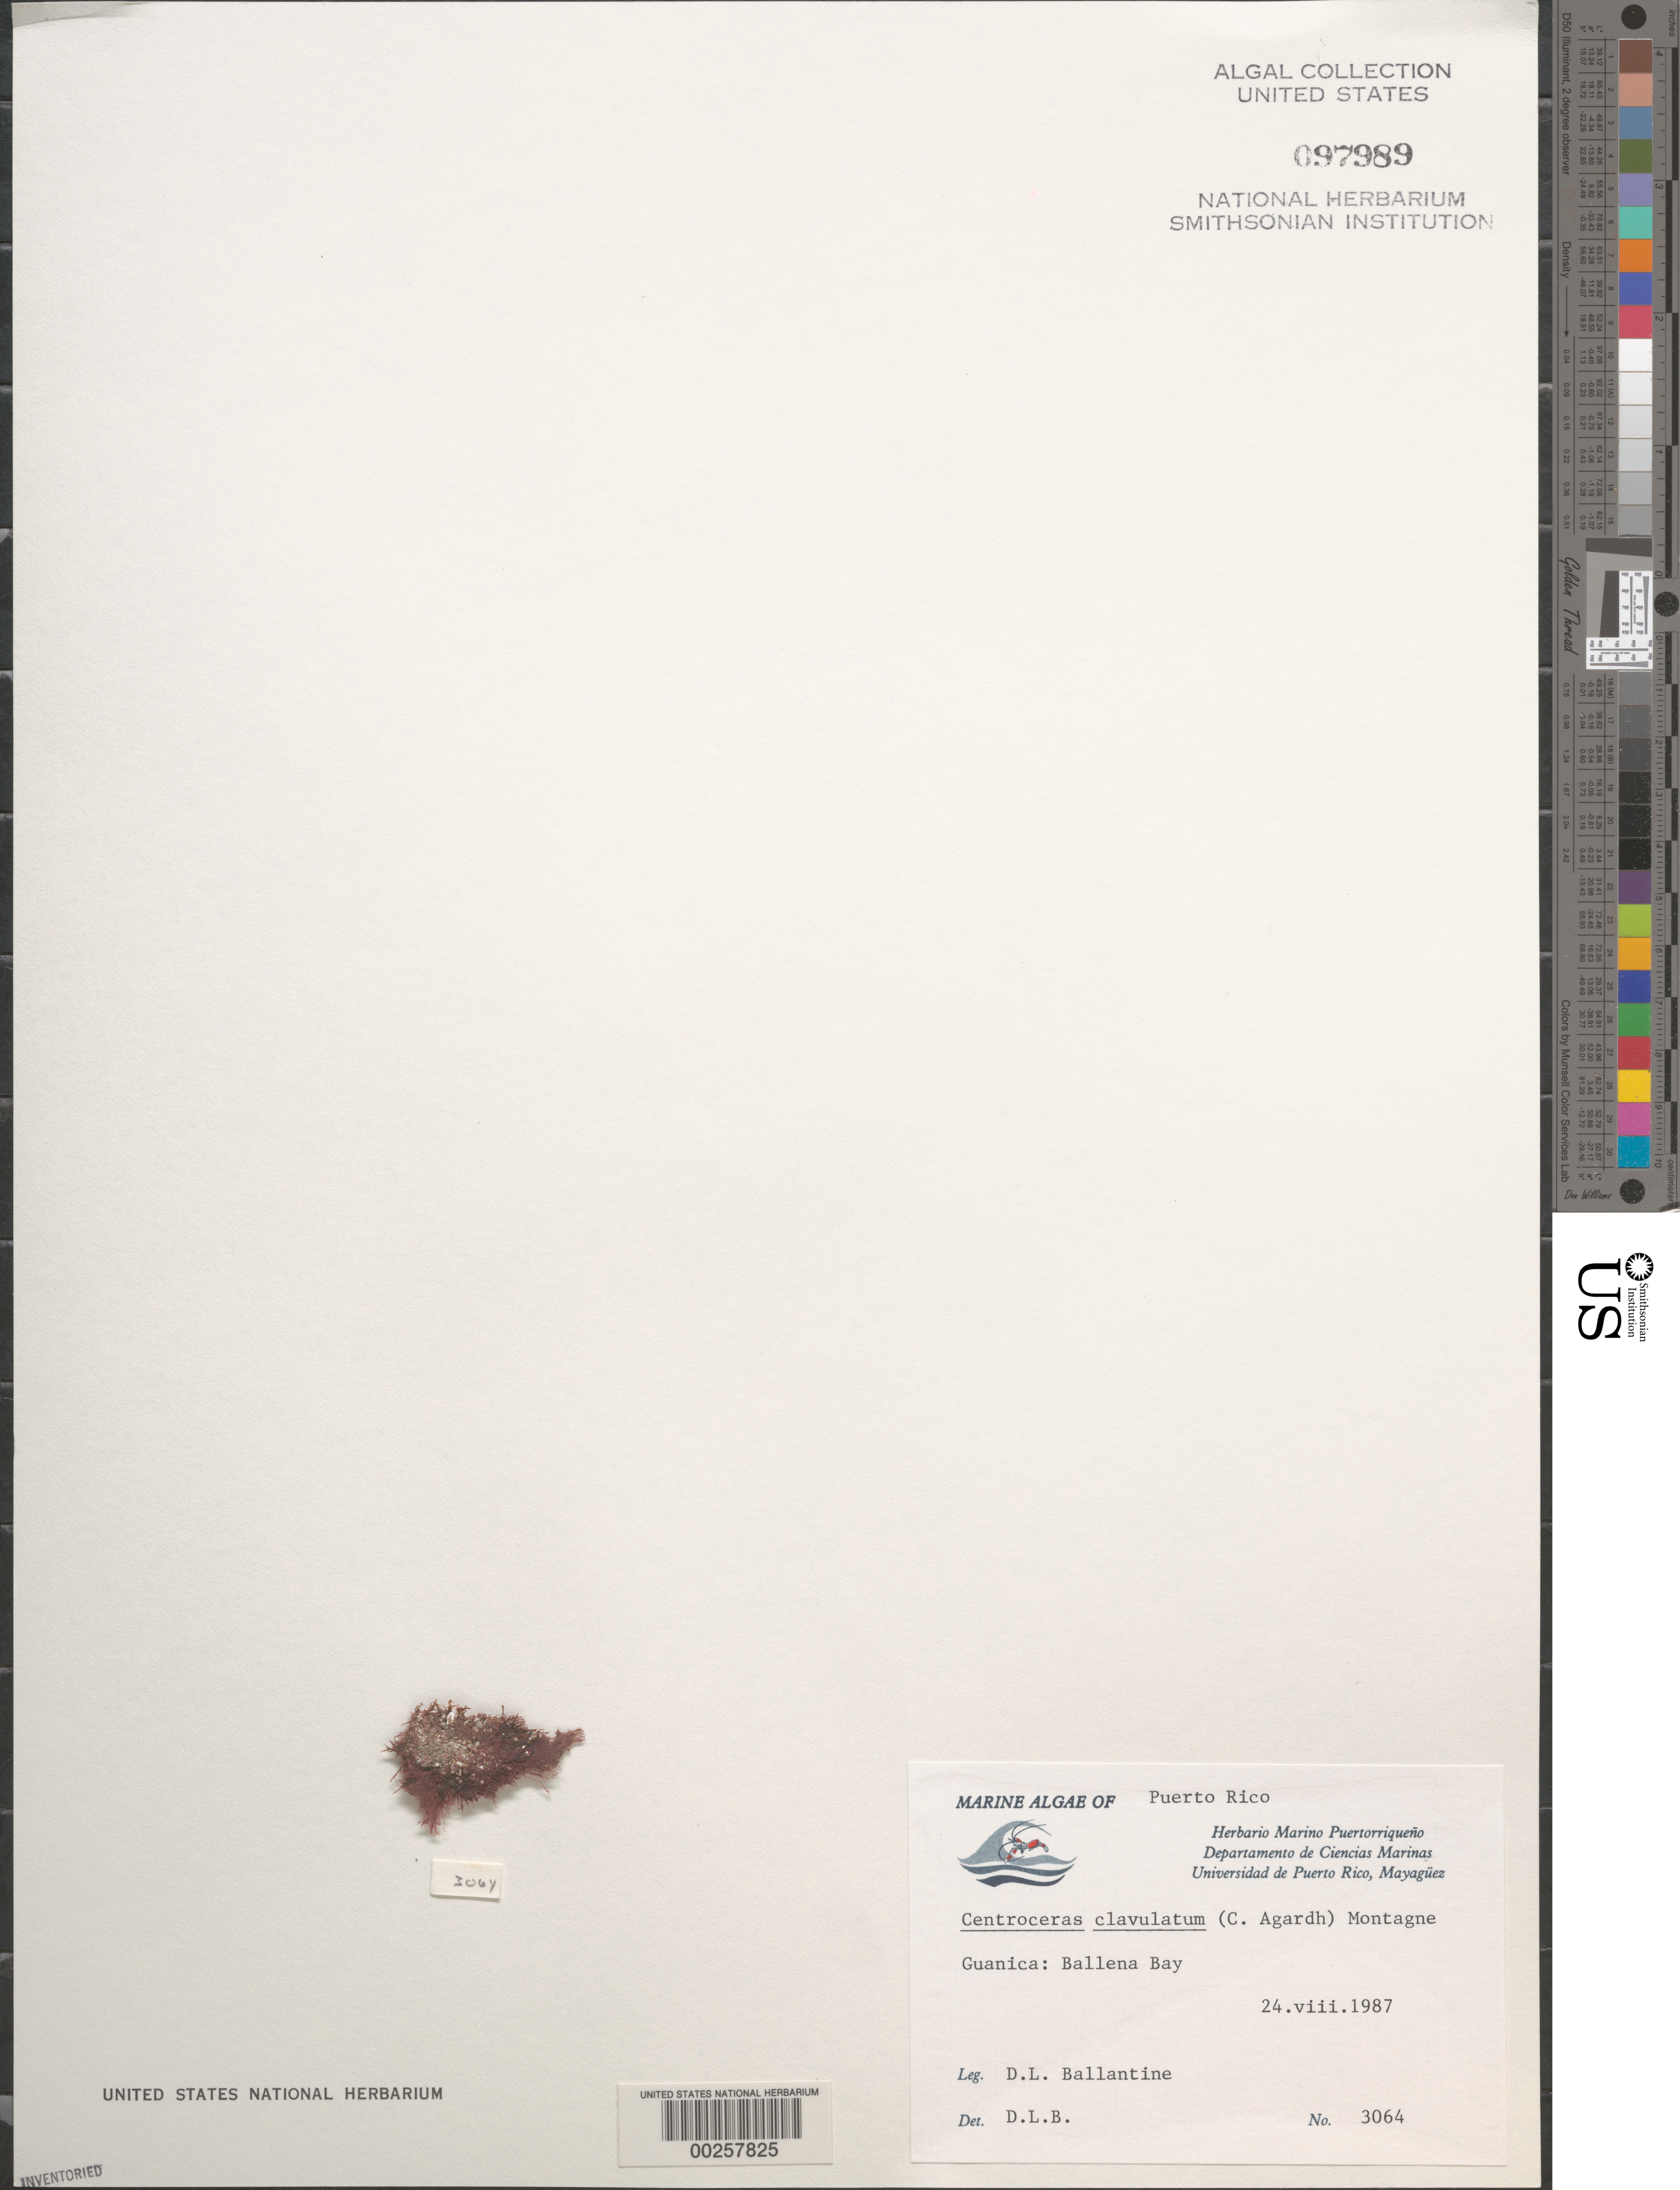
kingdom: Plantae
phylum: Rhodophyta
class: Florideophyceae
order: Ceramiales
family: Ceramiaceae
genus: Centroceras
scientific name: Centroceras clavulatum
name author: (C. Agardh) Mont.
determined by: Ballantine, D. L.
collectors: L. Almodovar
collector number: DLB 3064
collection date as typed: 24 Aug 1987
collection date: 1987-08-24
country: Puerto Rico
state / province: Guanica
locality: Ballena bay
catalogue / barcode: US 97989